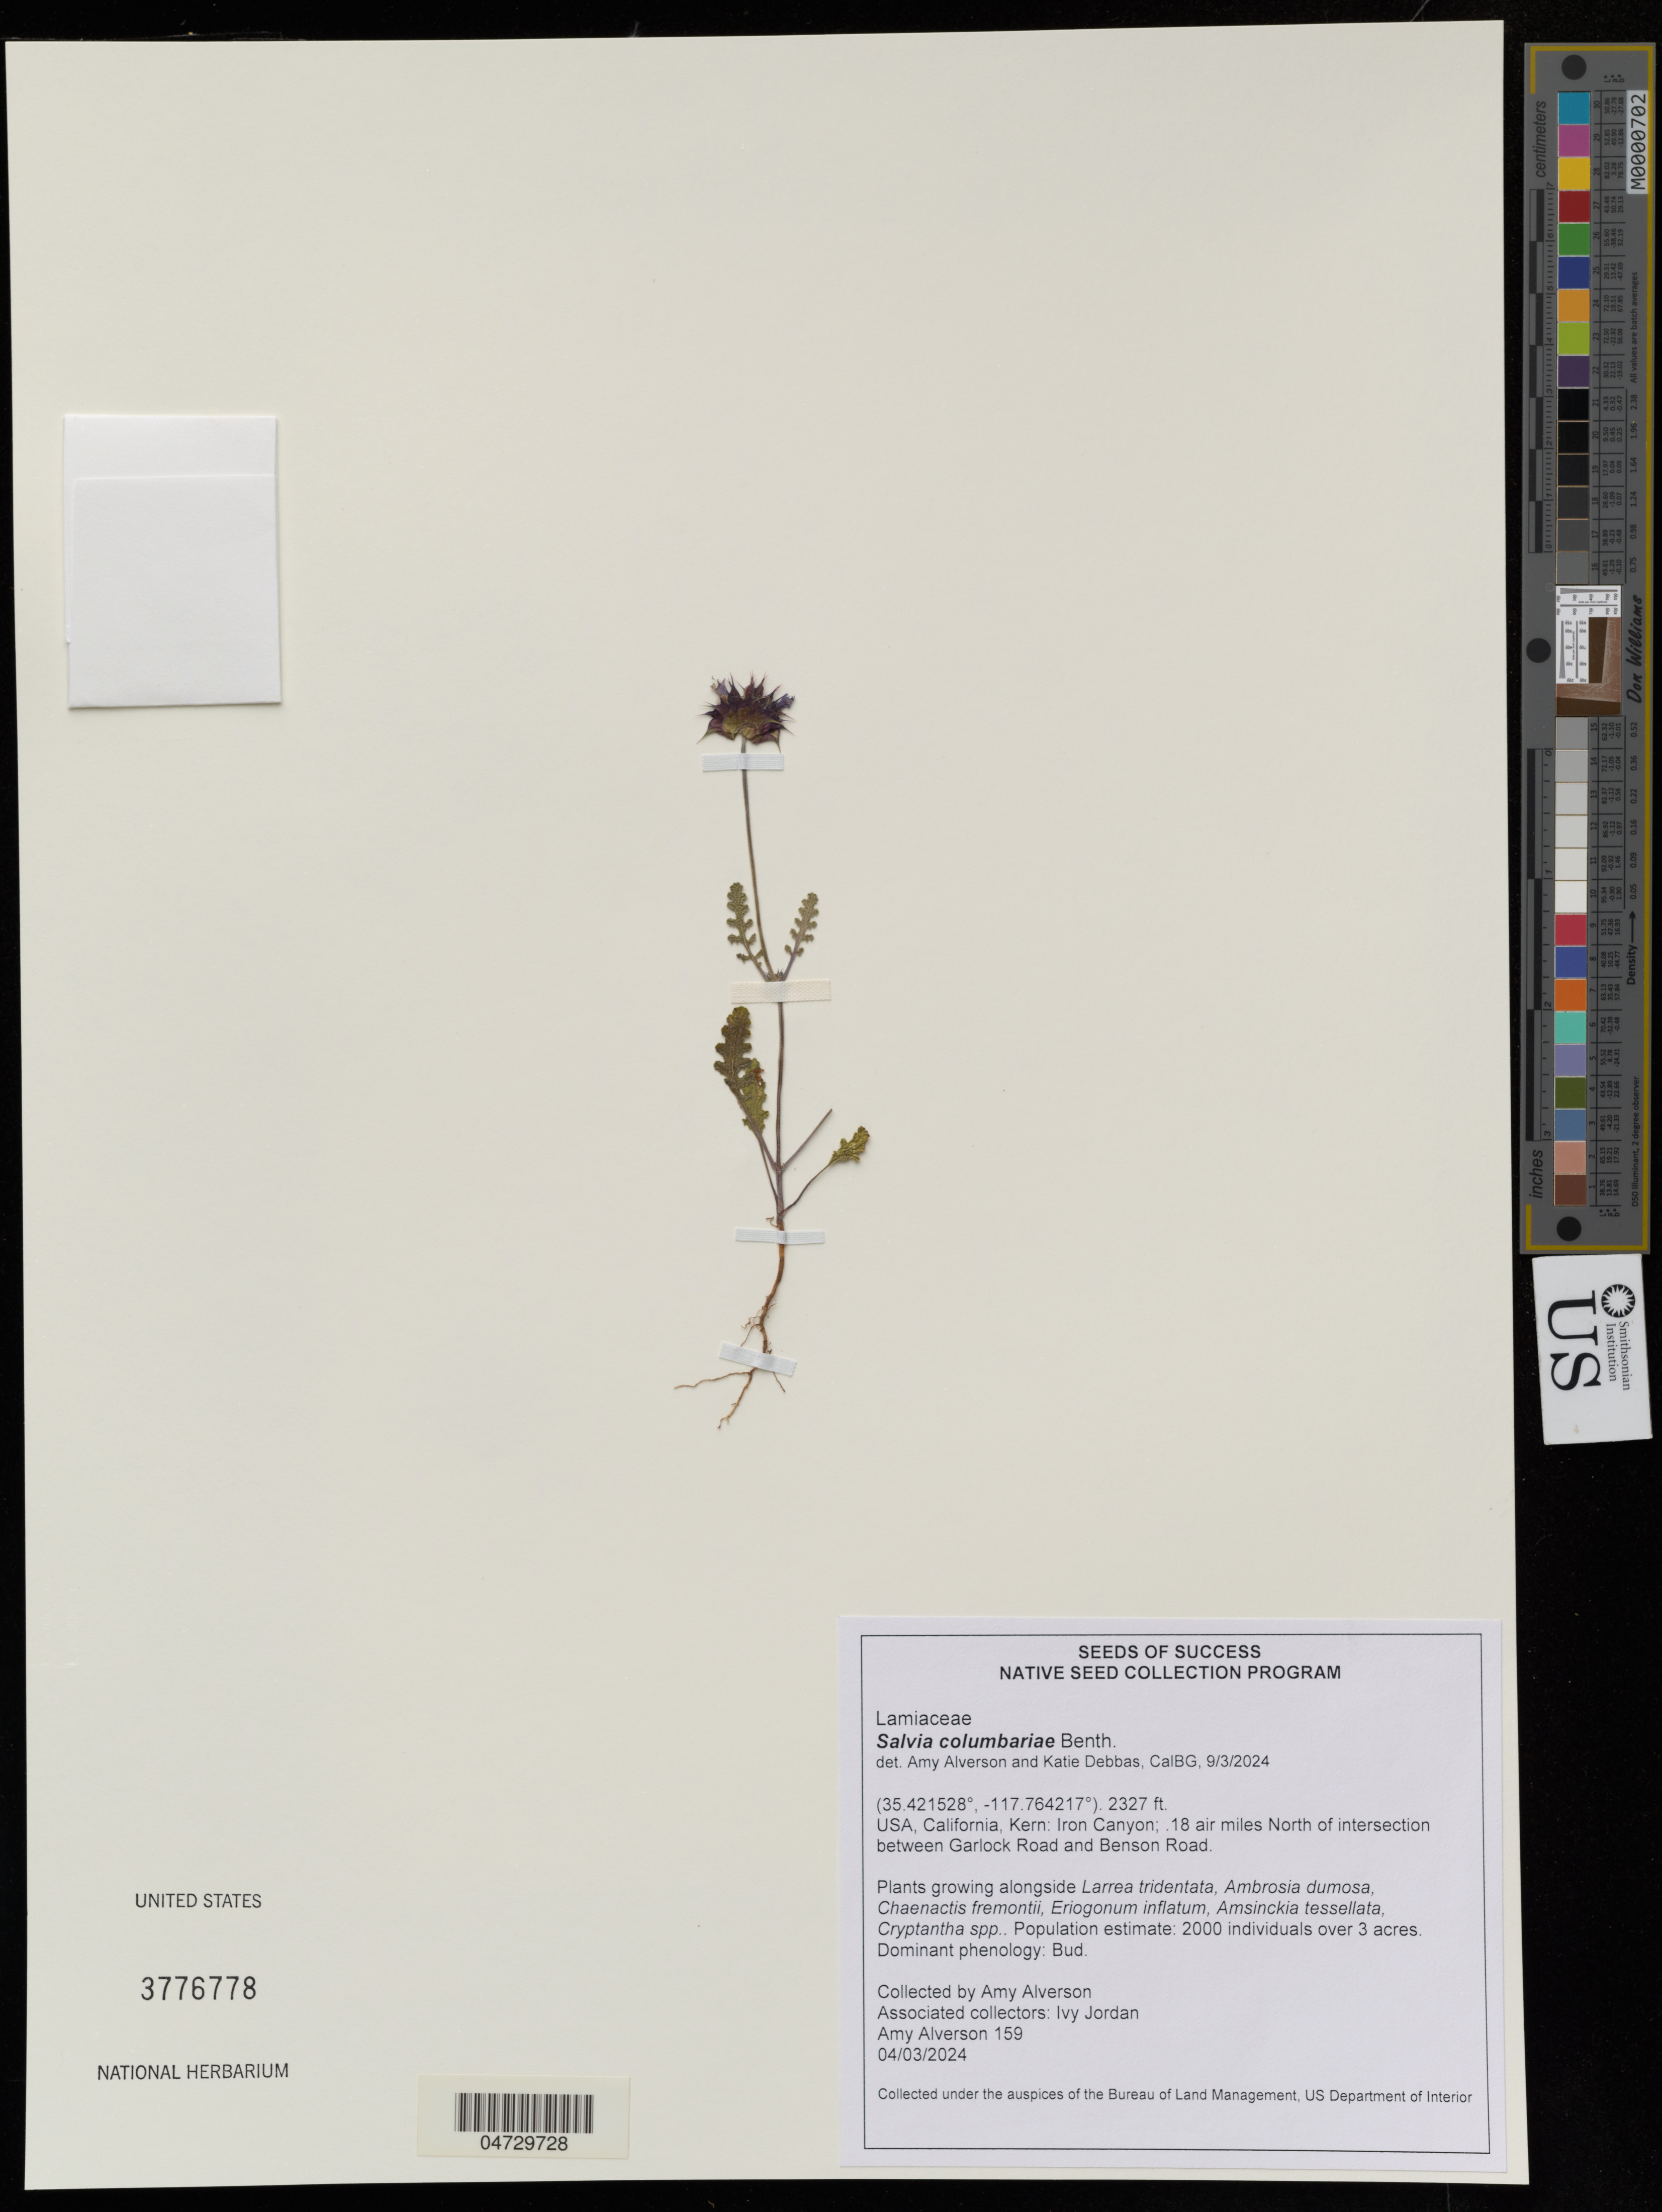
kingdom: Plantae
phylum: Tracheophyta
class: Magnoliopsida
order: Lamiales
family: Lamiaceae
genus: Salvia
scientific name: Salvia columbariae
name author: Benth.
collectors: A. Alverson & I. Jordan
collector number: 159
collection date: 2024-04-03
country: United States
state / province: California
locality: USA, California, Kern: Iron Canyon; 18 air miles North of intersection between Garlock Road and Benson Road.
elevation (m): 709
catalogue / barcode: US 3776778